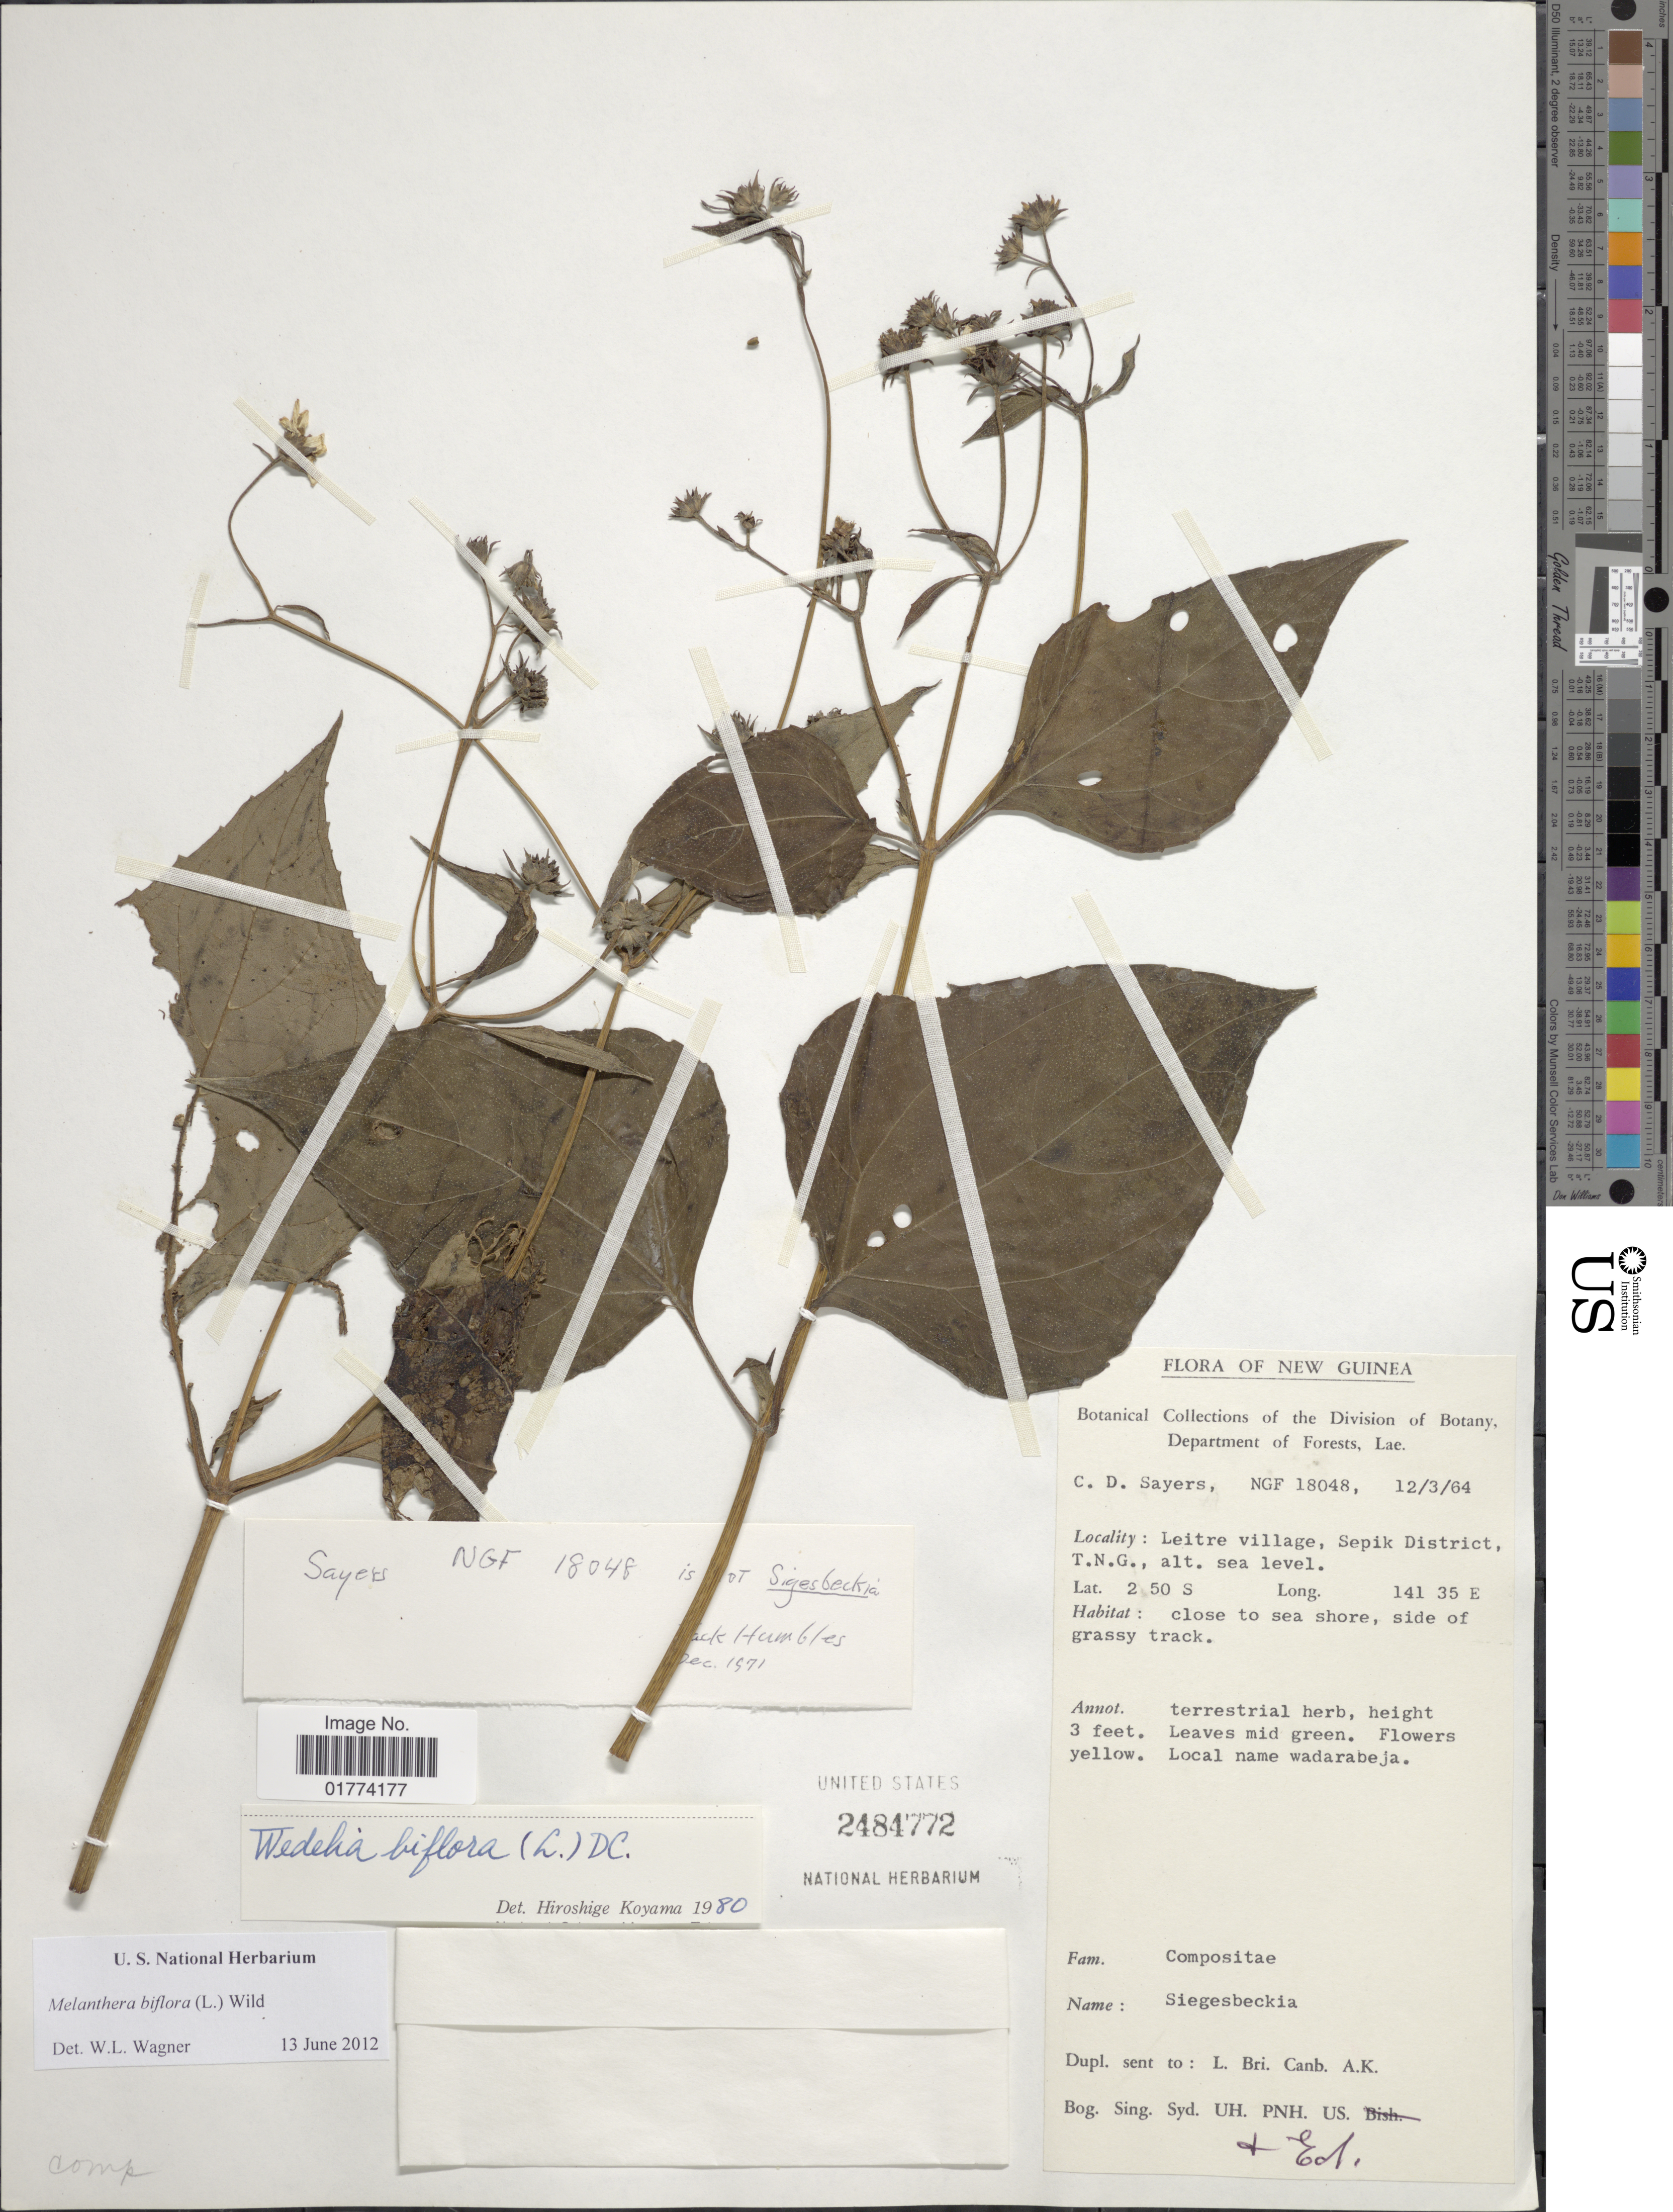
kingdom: Plantae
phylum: Tracheophyta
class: Magnoliopsida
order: Asterales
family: Asteraceae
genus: Wollastonia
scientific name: Wollastonia biflora var. biflora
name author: (L.) DC.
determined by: Wagner, W. L., (BOT), Smithsonian Institution - National Museum of Natural History (UNITED STATES)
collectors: C. Sayers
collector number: NGF18048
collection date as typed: Transcribed d/m/y: 12/3/64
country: Papua New Guinea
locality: Leitre village, Sepik District, T. N. G.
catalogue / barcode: US 2484772